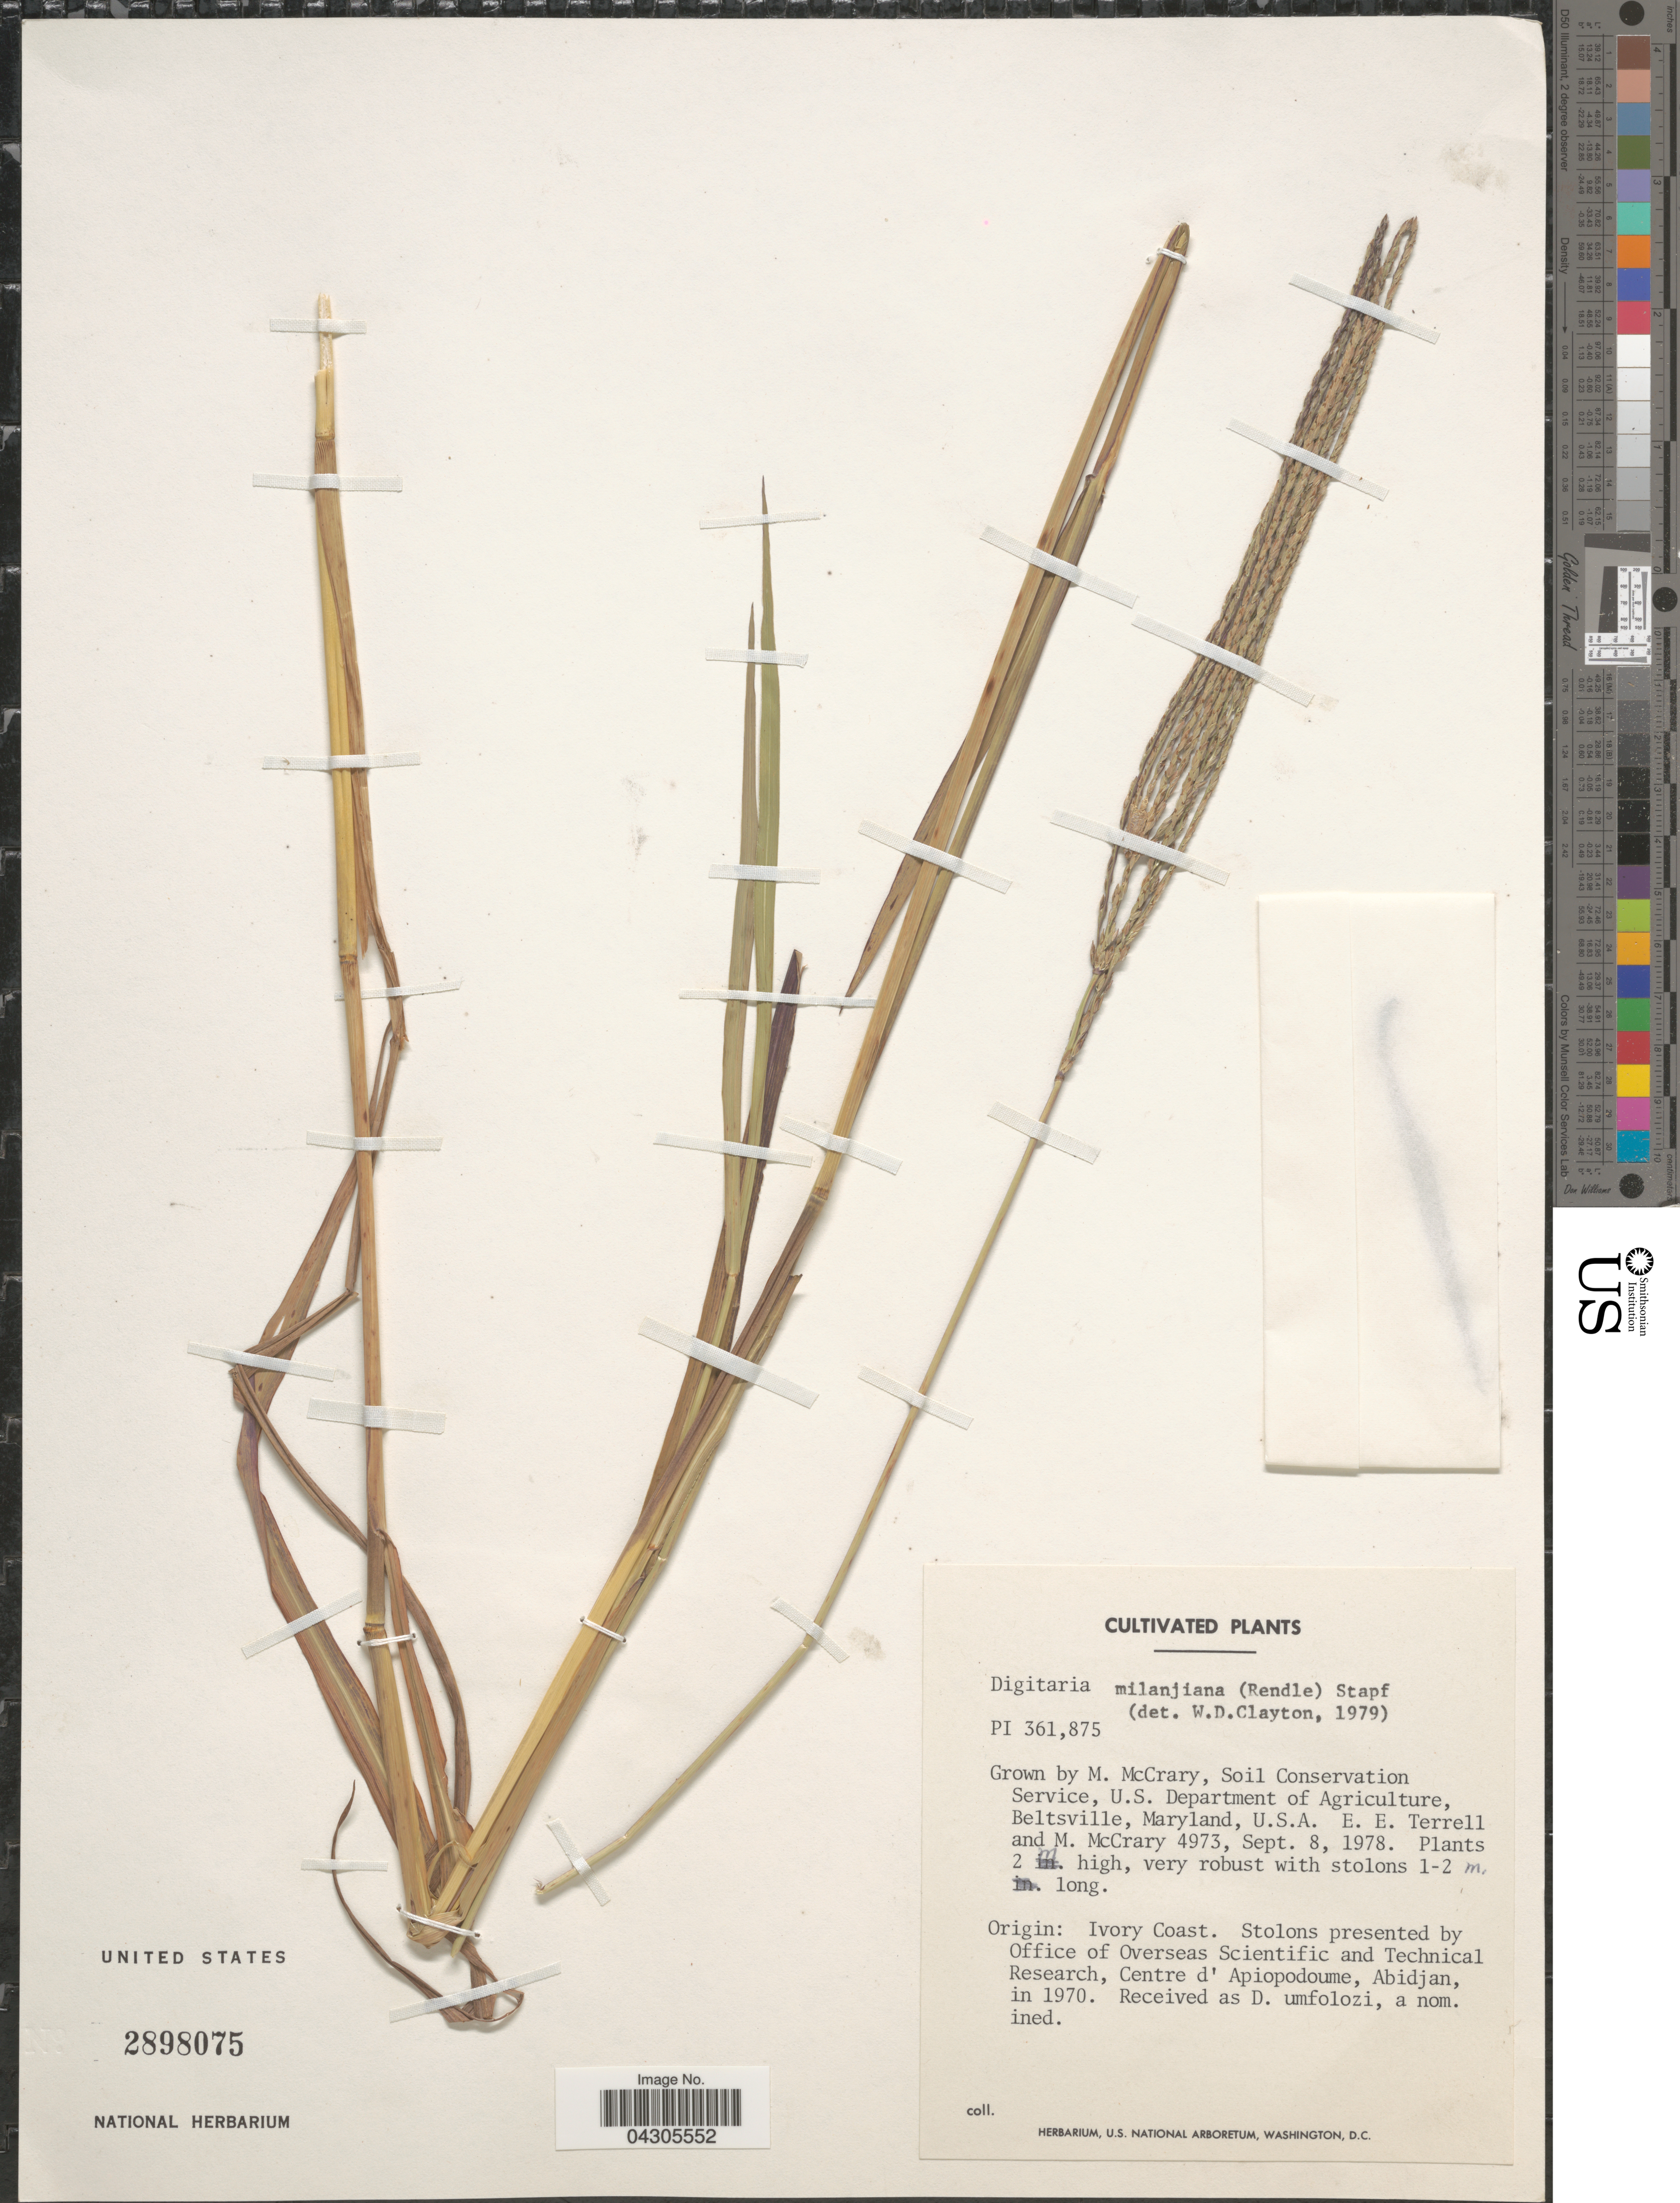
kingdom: Plantae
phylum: Tracheophyta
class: Liliopsida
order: Poales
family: Poaceae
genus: Digitaria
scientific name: Digitaria milanjiana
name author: (Rendle) Stapf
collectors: E. E. Terrell & M. McCrary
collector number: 4973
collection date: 1978-09-08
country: United States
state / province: Maryland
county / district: Prince George's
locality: Soil Conservation Service, U.S. Department of Agriculture Beltsville.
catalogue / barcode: US 2898075